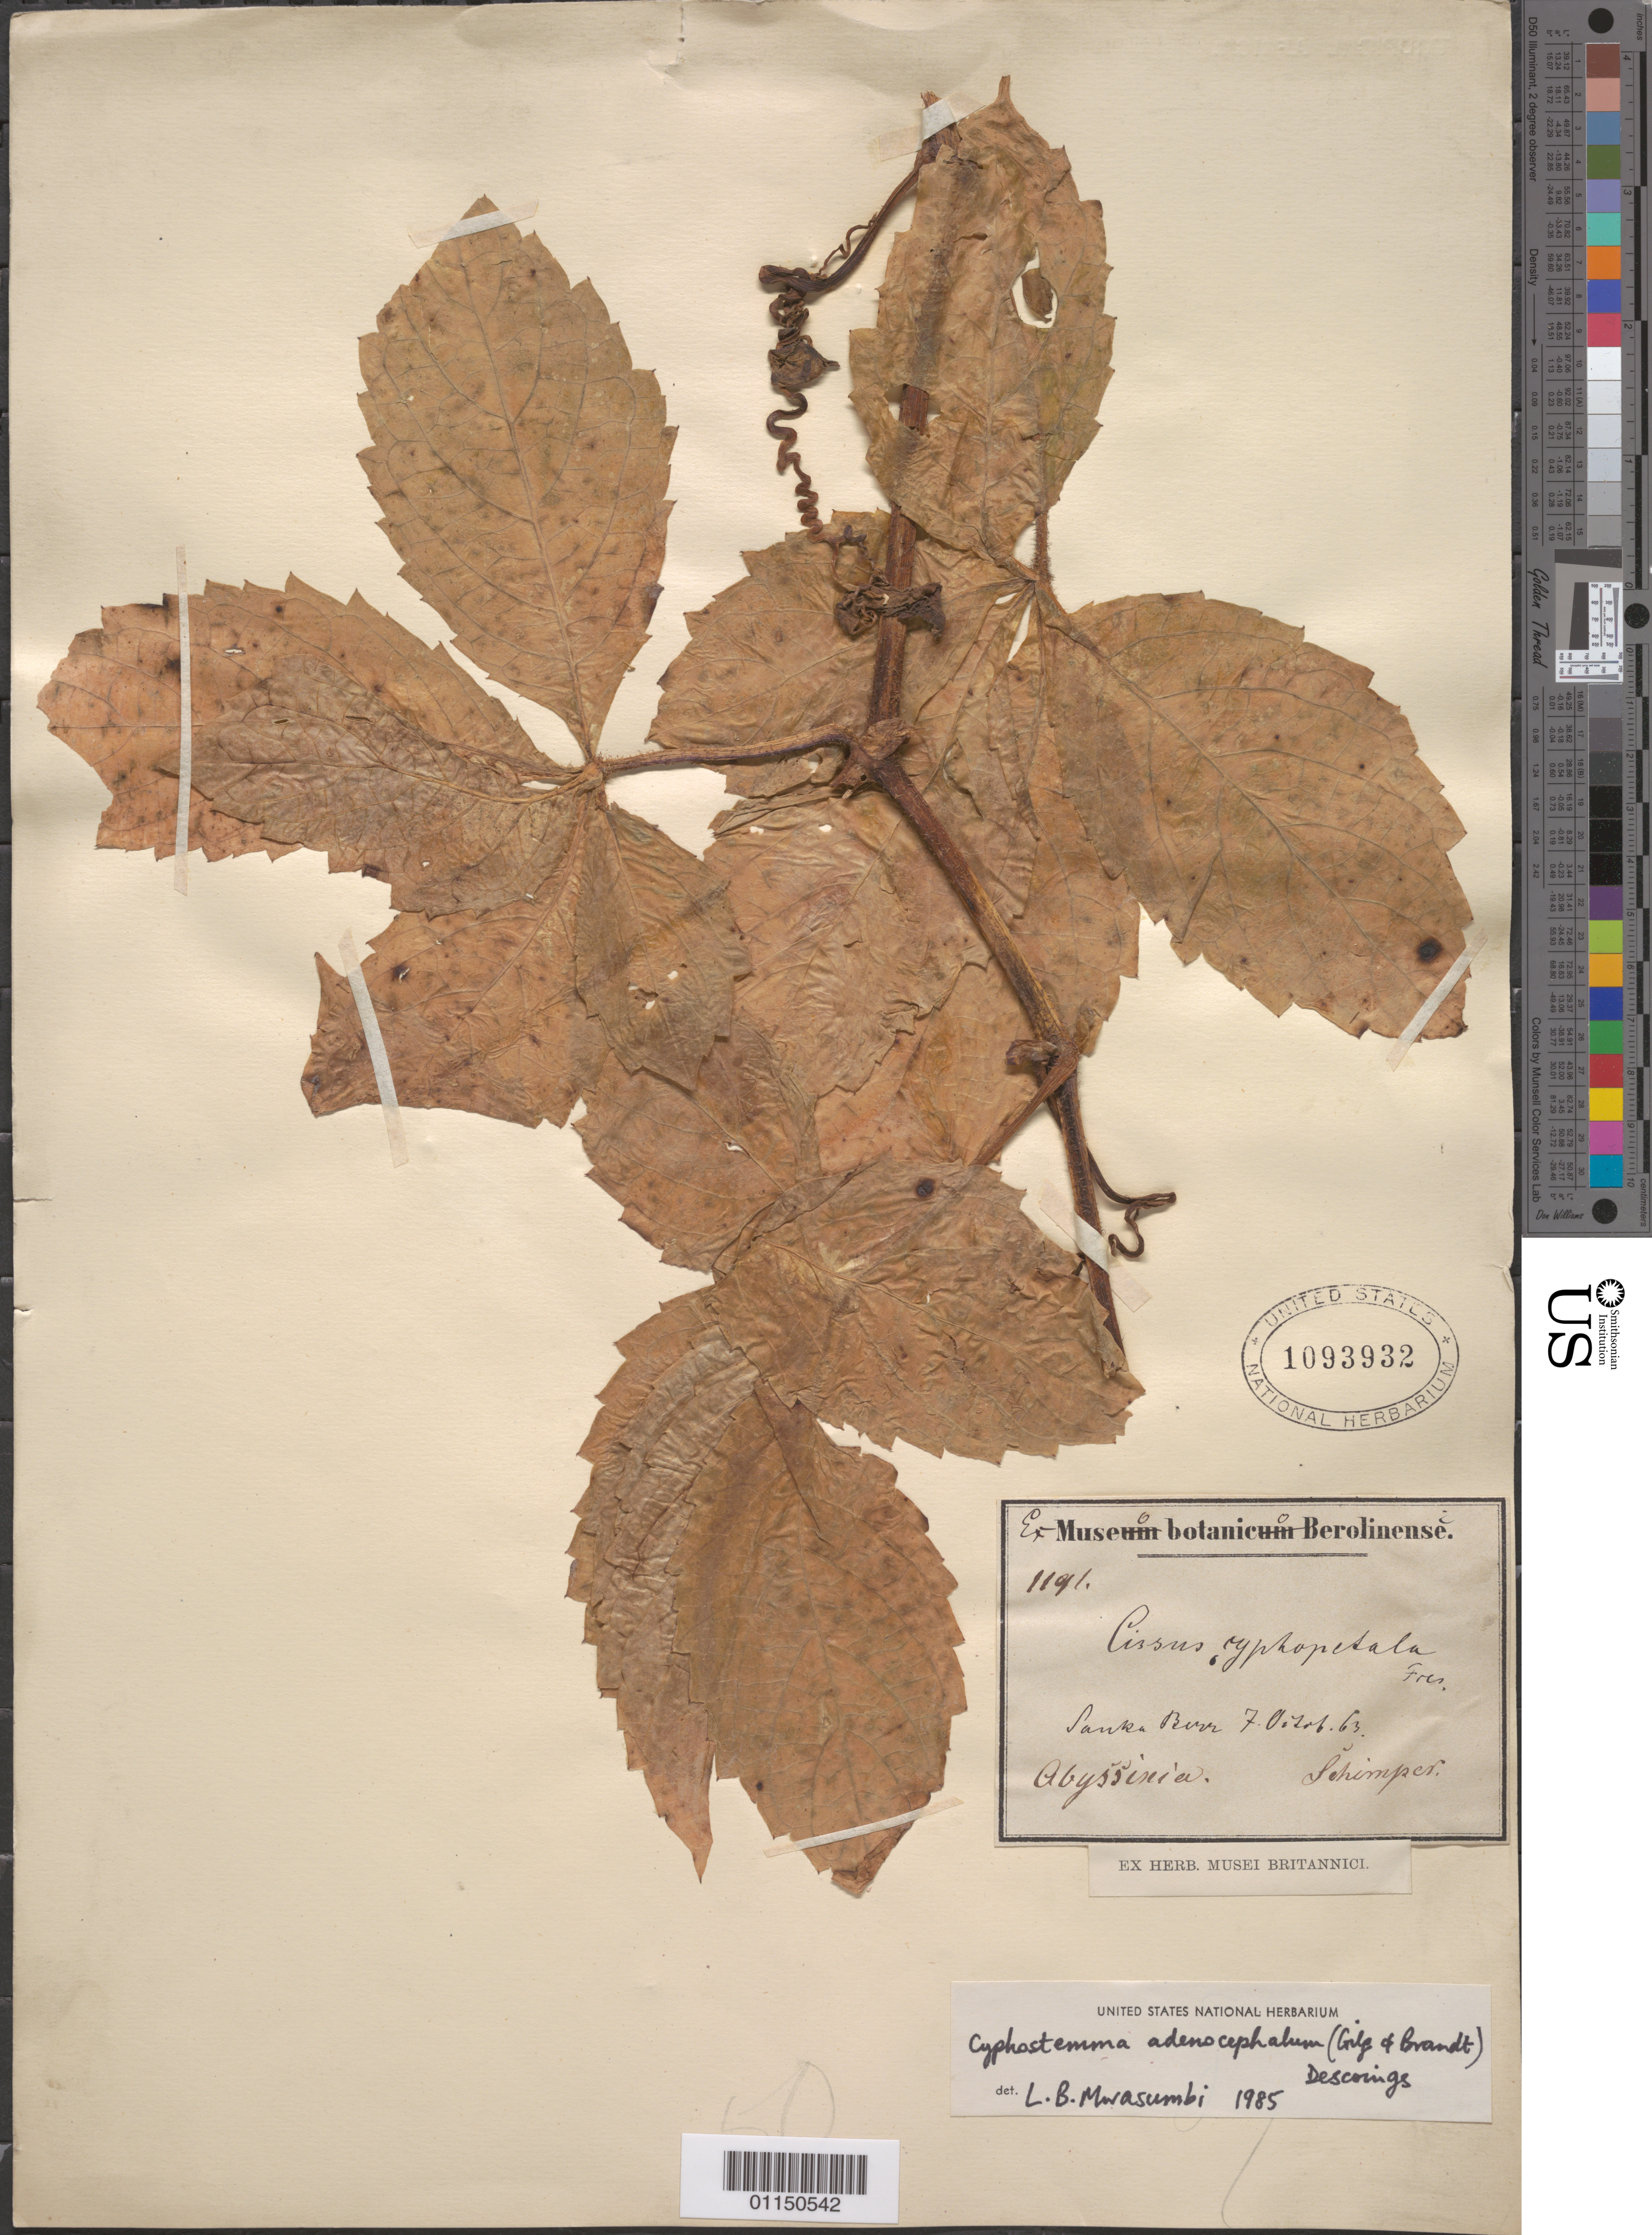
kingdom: Plantae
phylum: Tracheophyta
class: Magnoliopsida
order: Vitales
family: Vitaceae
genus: Cyphostemma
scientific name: Cyphostemma adenocephalum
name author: (Gilg & M. Brandt) Desc.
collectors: -. Schimper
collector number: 1191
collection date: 1863-02-07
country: Ethiopia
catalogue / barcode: US 1093932